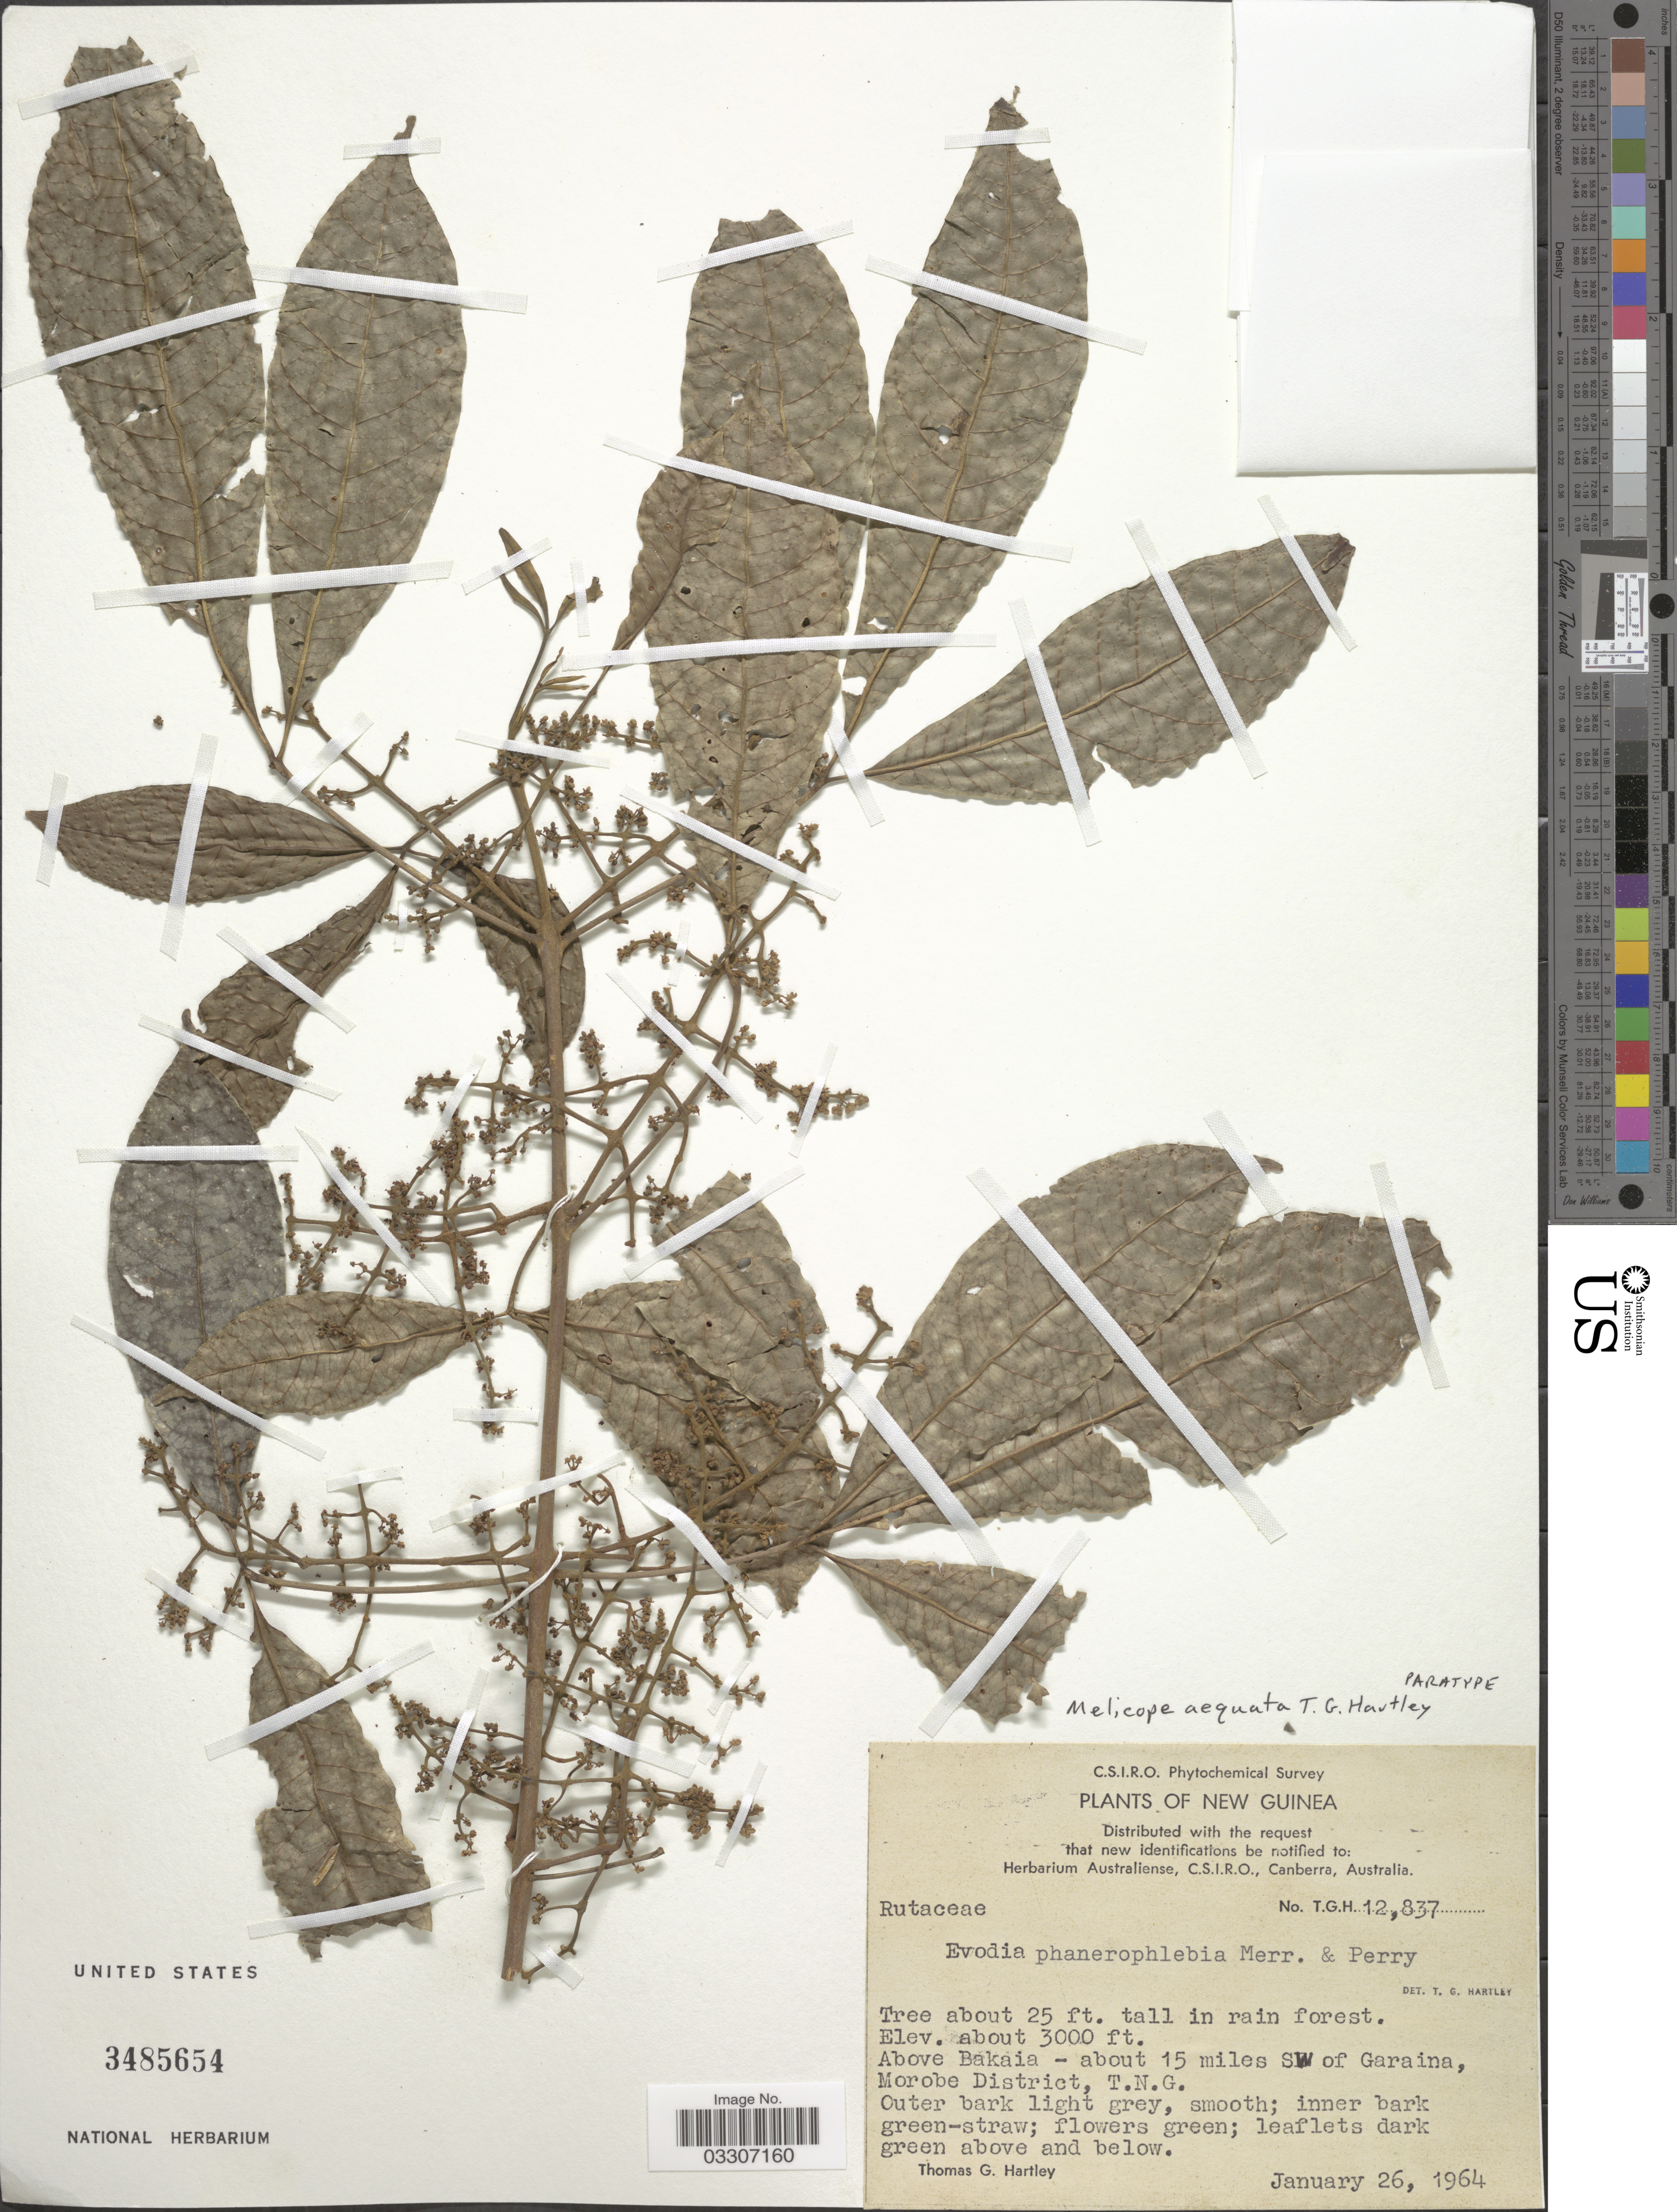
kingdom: Plantae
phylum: Tracheophyta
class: Magnoliopsida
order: Sapindales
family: Rutaceae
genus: Melicope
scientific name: Melicope aequata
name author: T.G. Hartley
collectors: T. G. Hartley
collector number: T.G.H. 12837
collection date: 1964-01-26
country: Papua New Guinea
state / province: Morobe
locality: New Guinea. Above Bakaia - about 15 miles SW of Garaina, Morobe District, T.N.G.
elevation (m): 914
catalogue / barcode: US 3485645